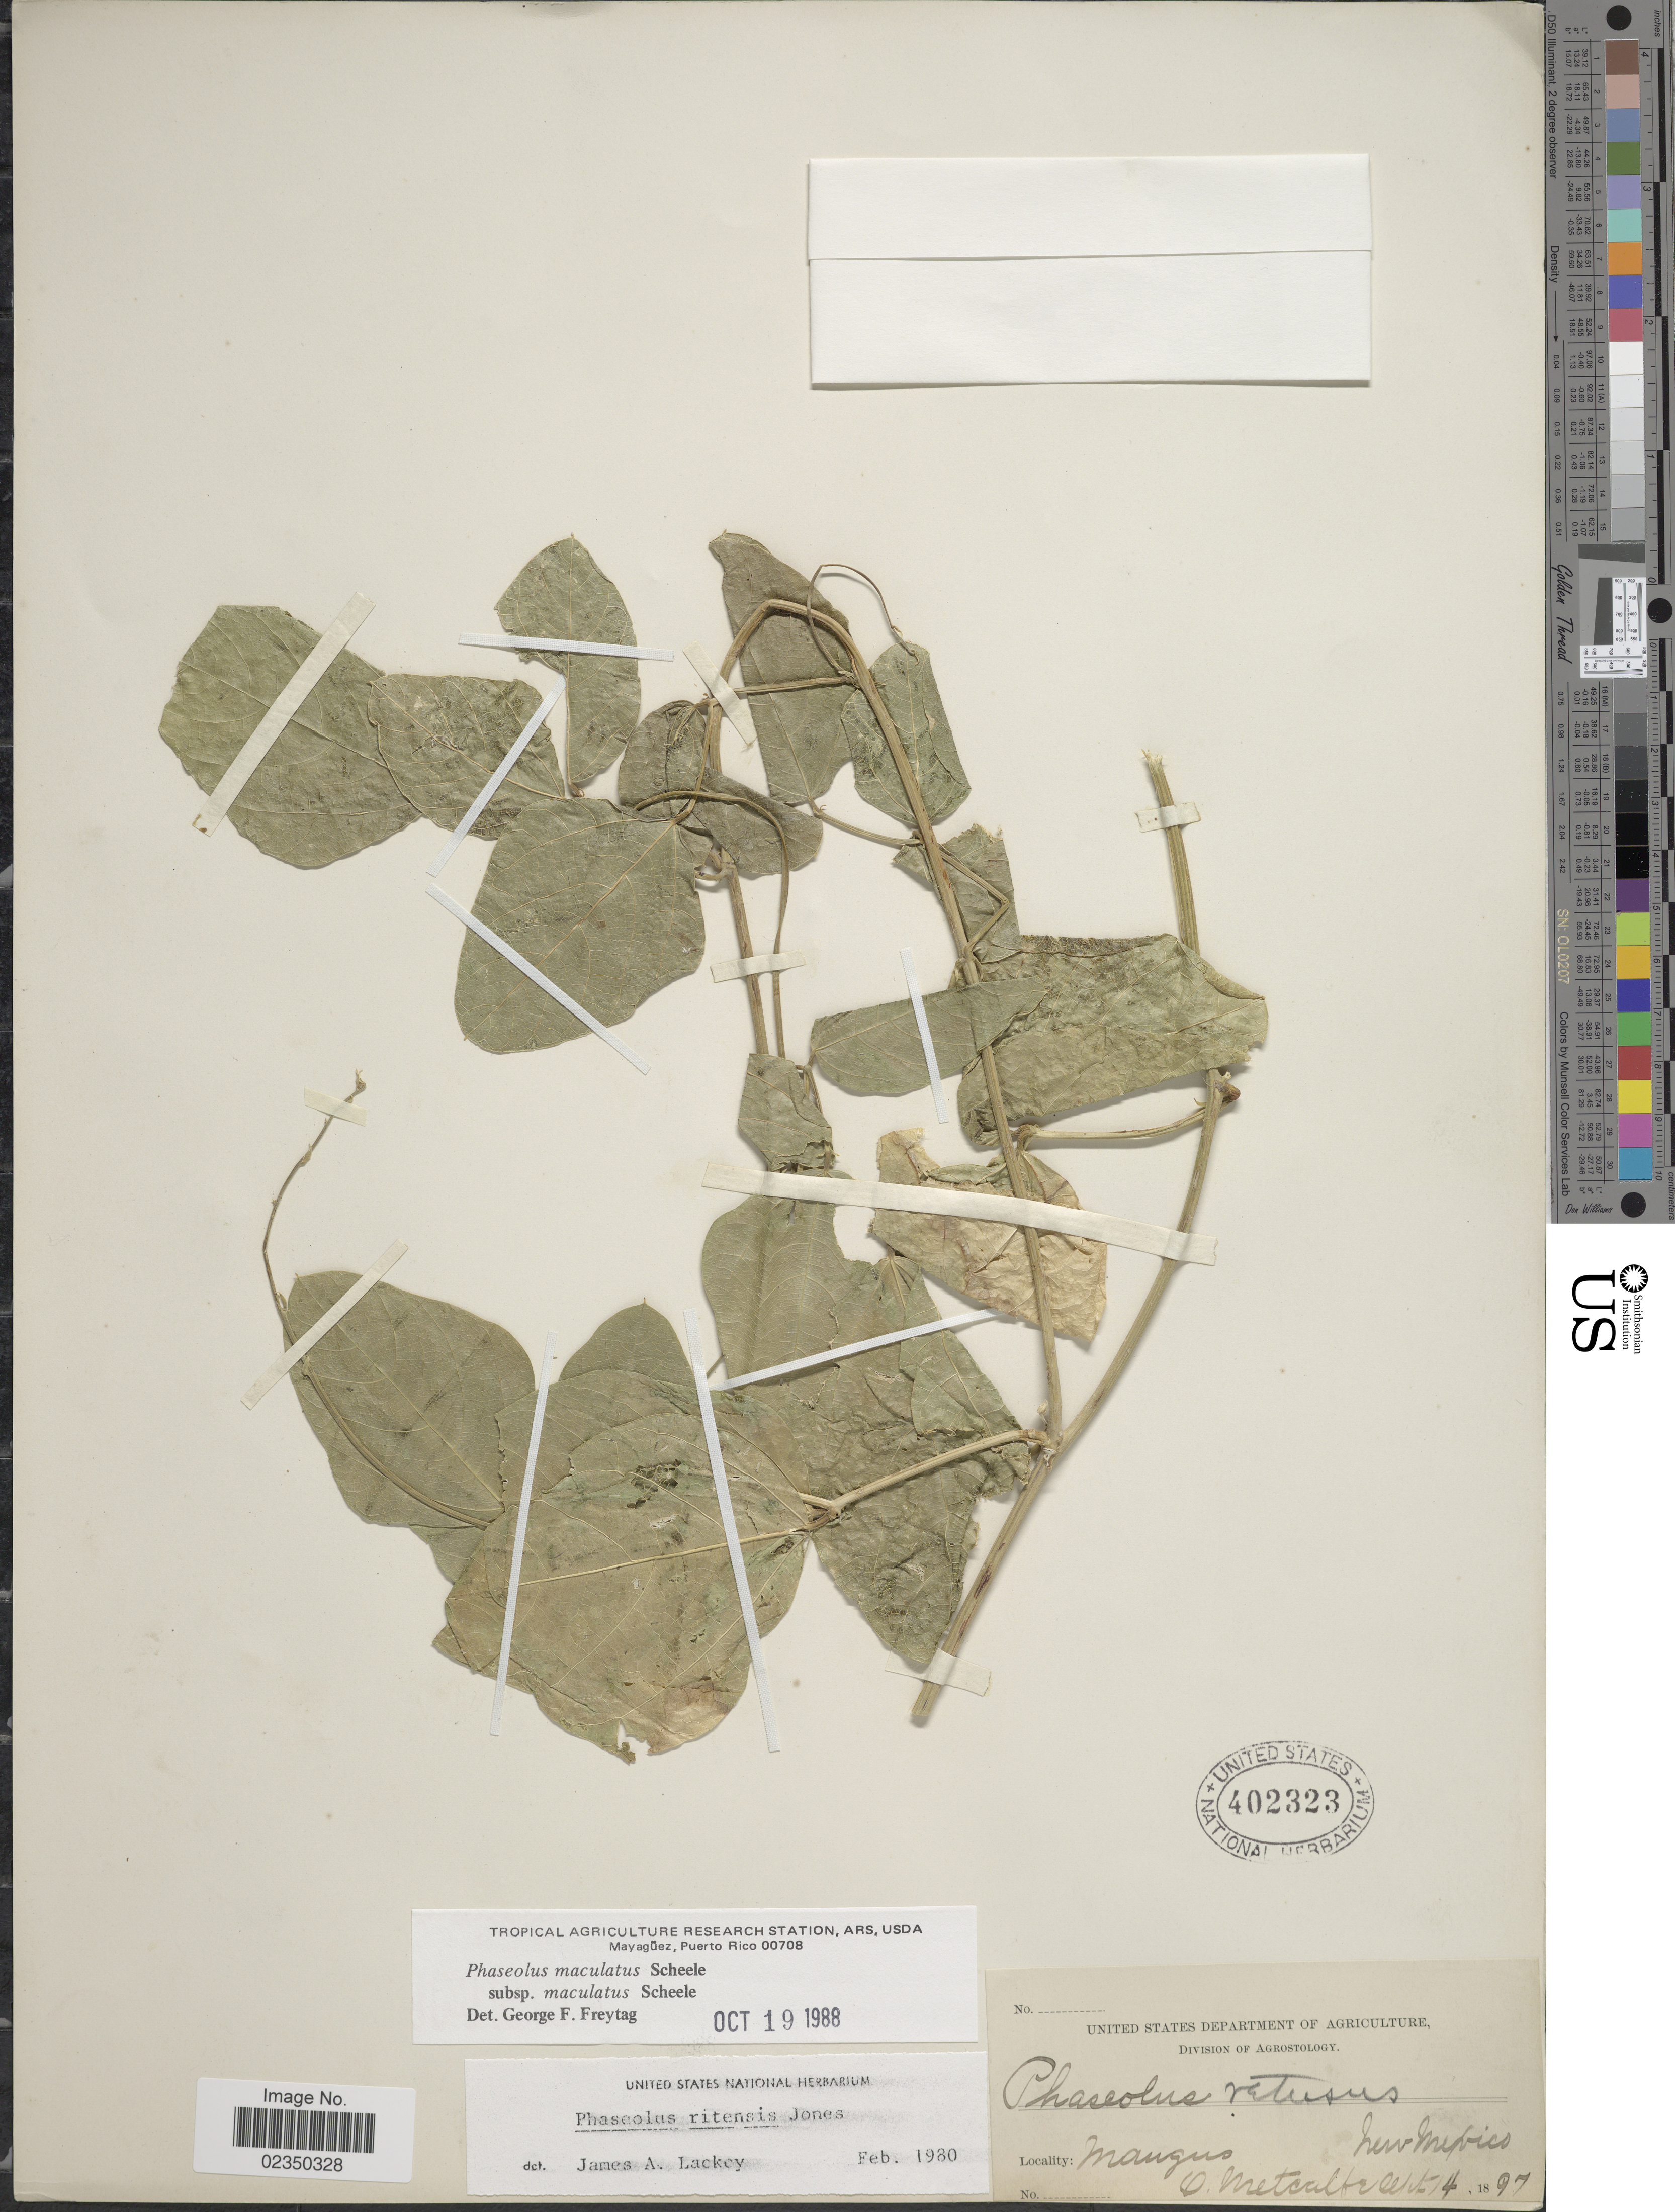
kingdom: Plantae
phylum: Tracheophyta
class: Magnoliopsida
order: Fabales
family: Fabaceae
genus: Phaseolus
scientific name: Phaseolus maculatus subsp. maculatus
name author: Scheele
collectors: O. B. Metcalfe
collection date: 1897-09-14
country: United States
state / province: New Mexico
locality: Mangas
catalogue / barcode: US 402323